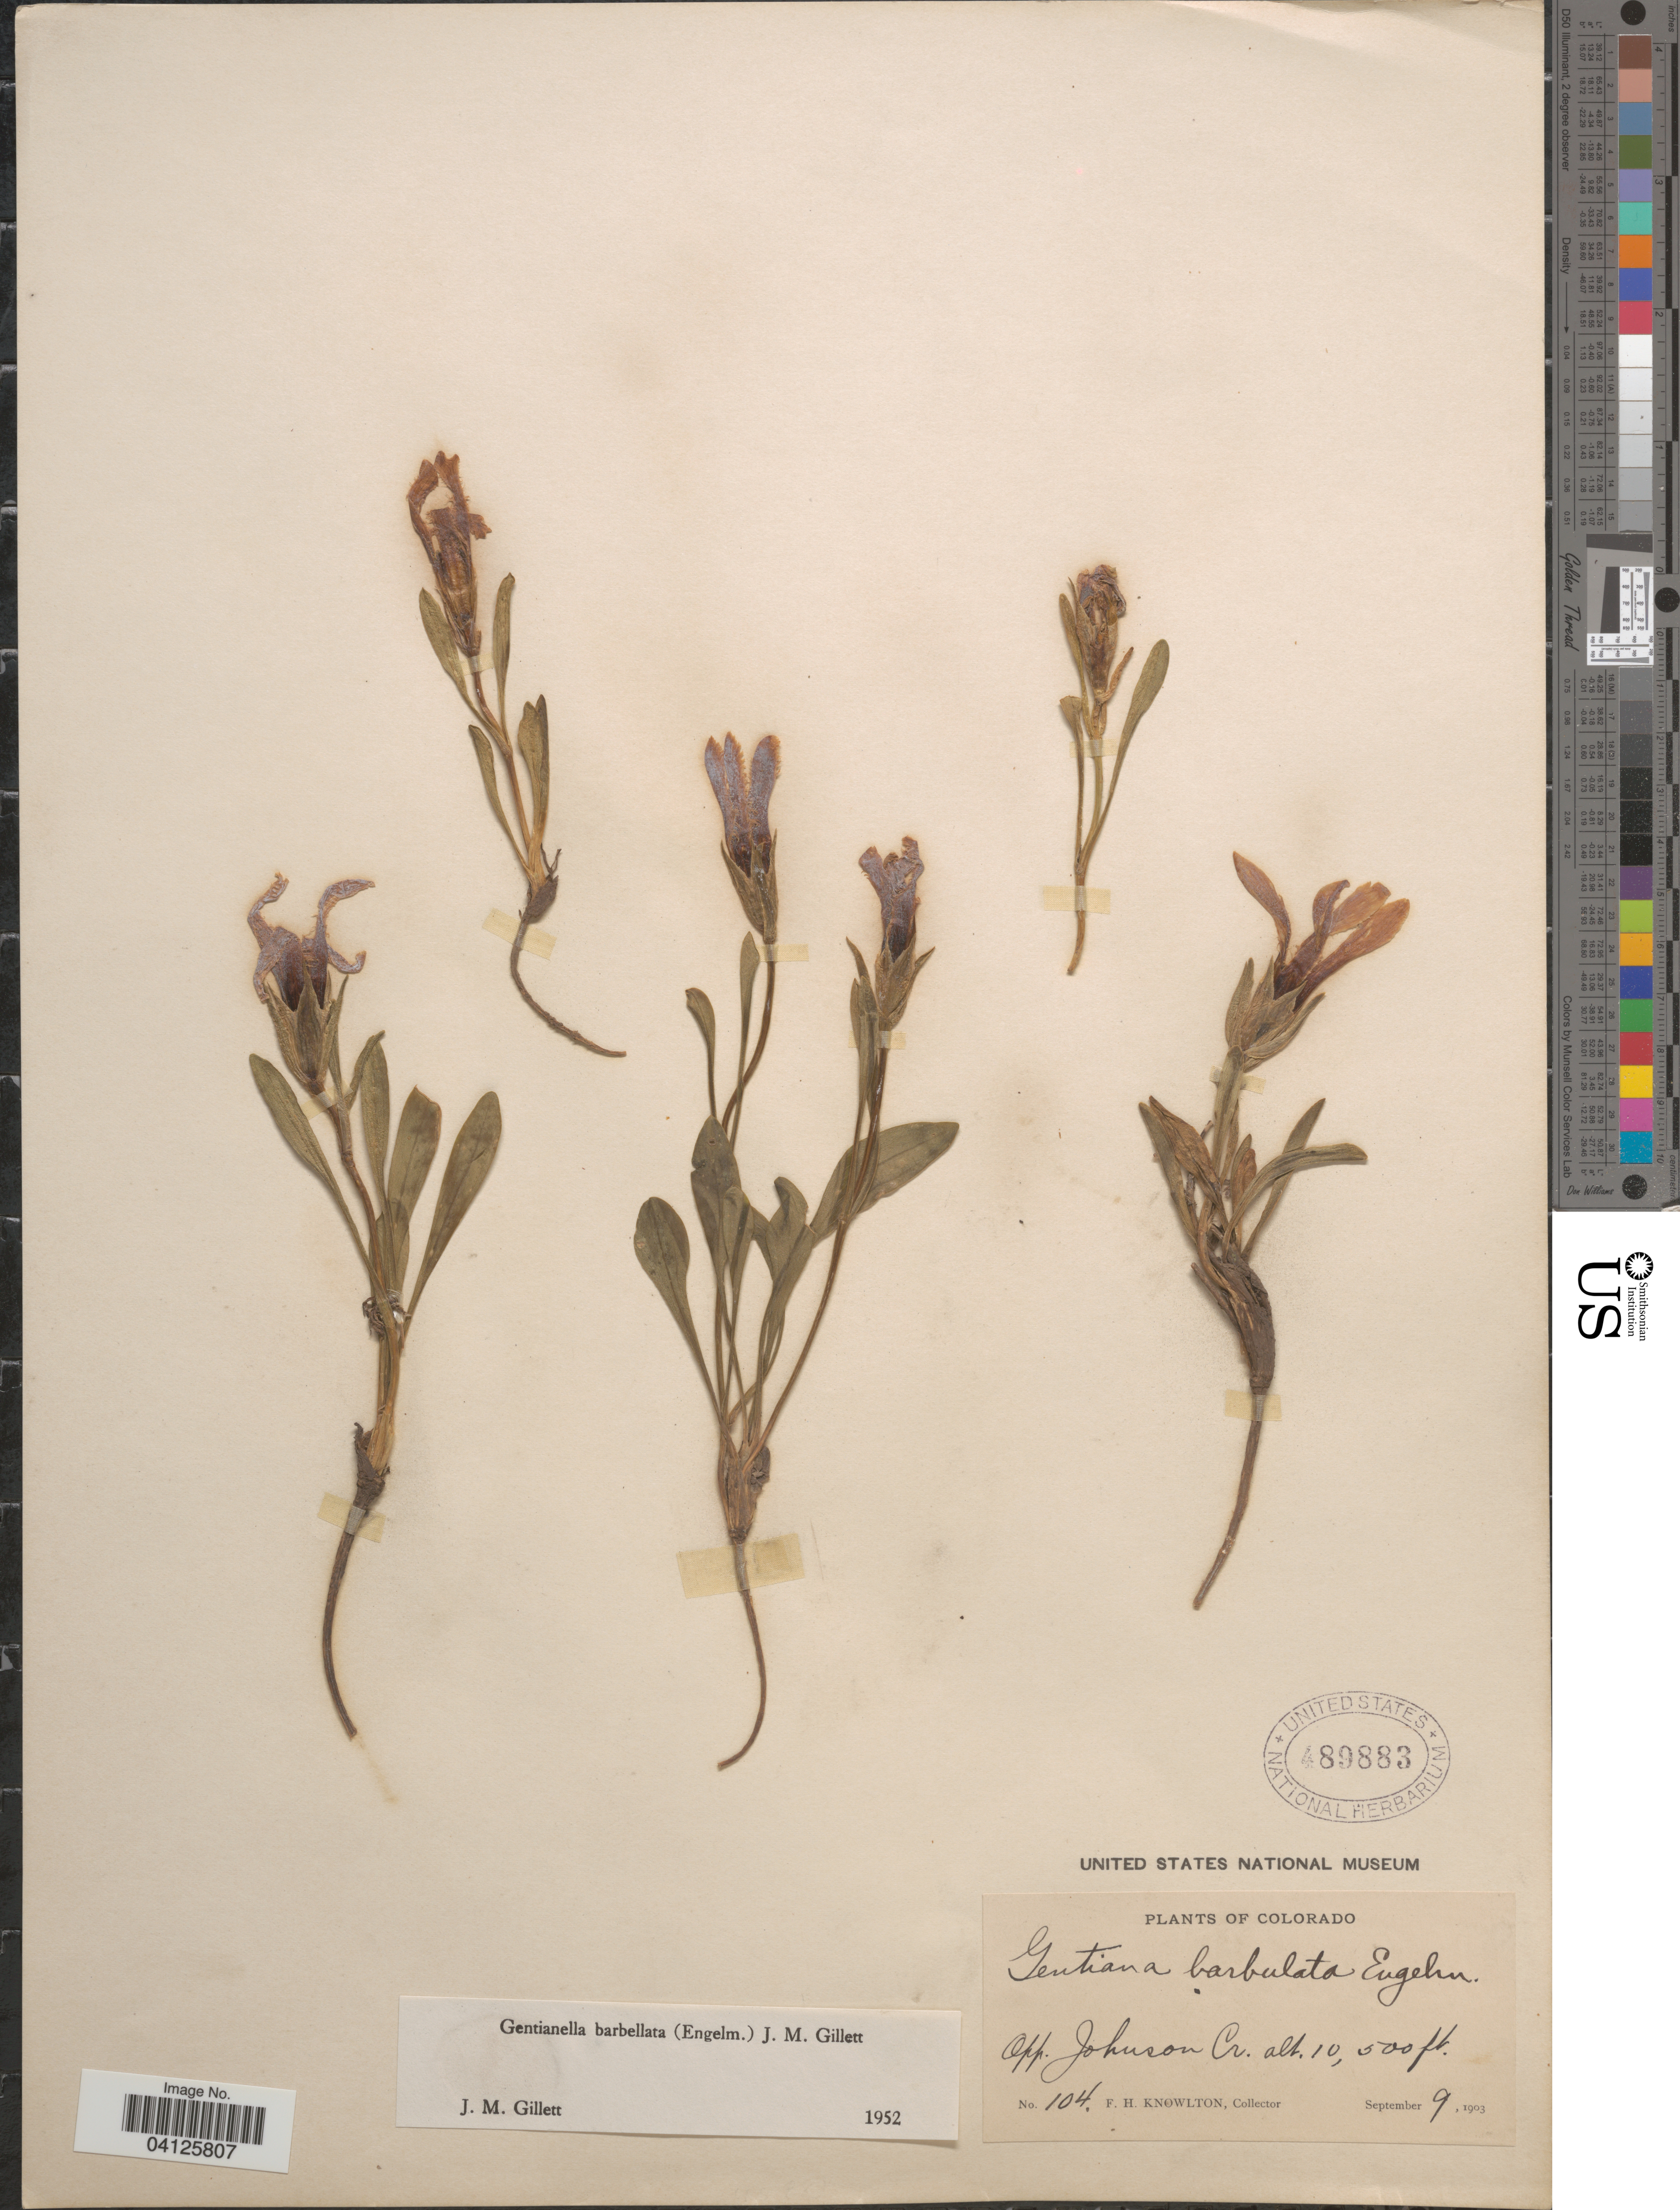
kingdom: Plantae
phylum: Tracheophyta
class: Magnoliopsida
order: Gentianales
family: Gentianaceae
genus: Gentianella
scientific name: Gentianella barbellata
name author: (Engelm.) J.M. Gillett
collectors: F. H. Knowlton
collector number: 104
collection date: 1903-09-09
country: United States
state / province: Colorado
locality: Opp. Johnson Cr.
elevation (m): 3200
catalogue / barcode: US 489883